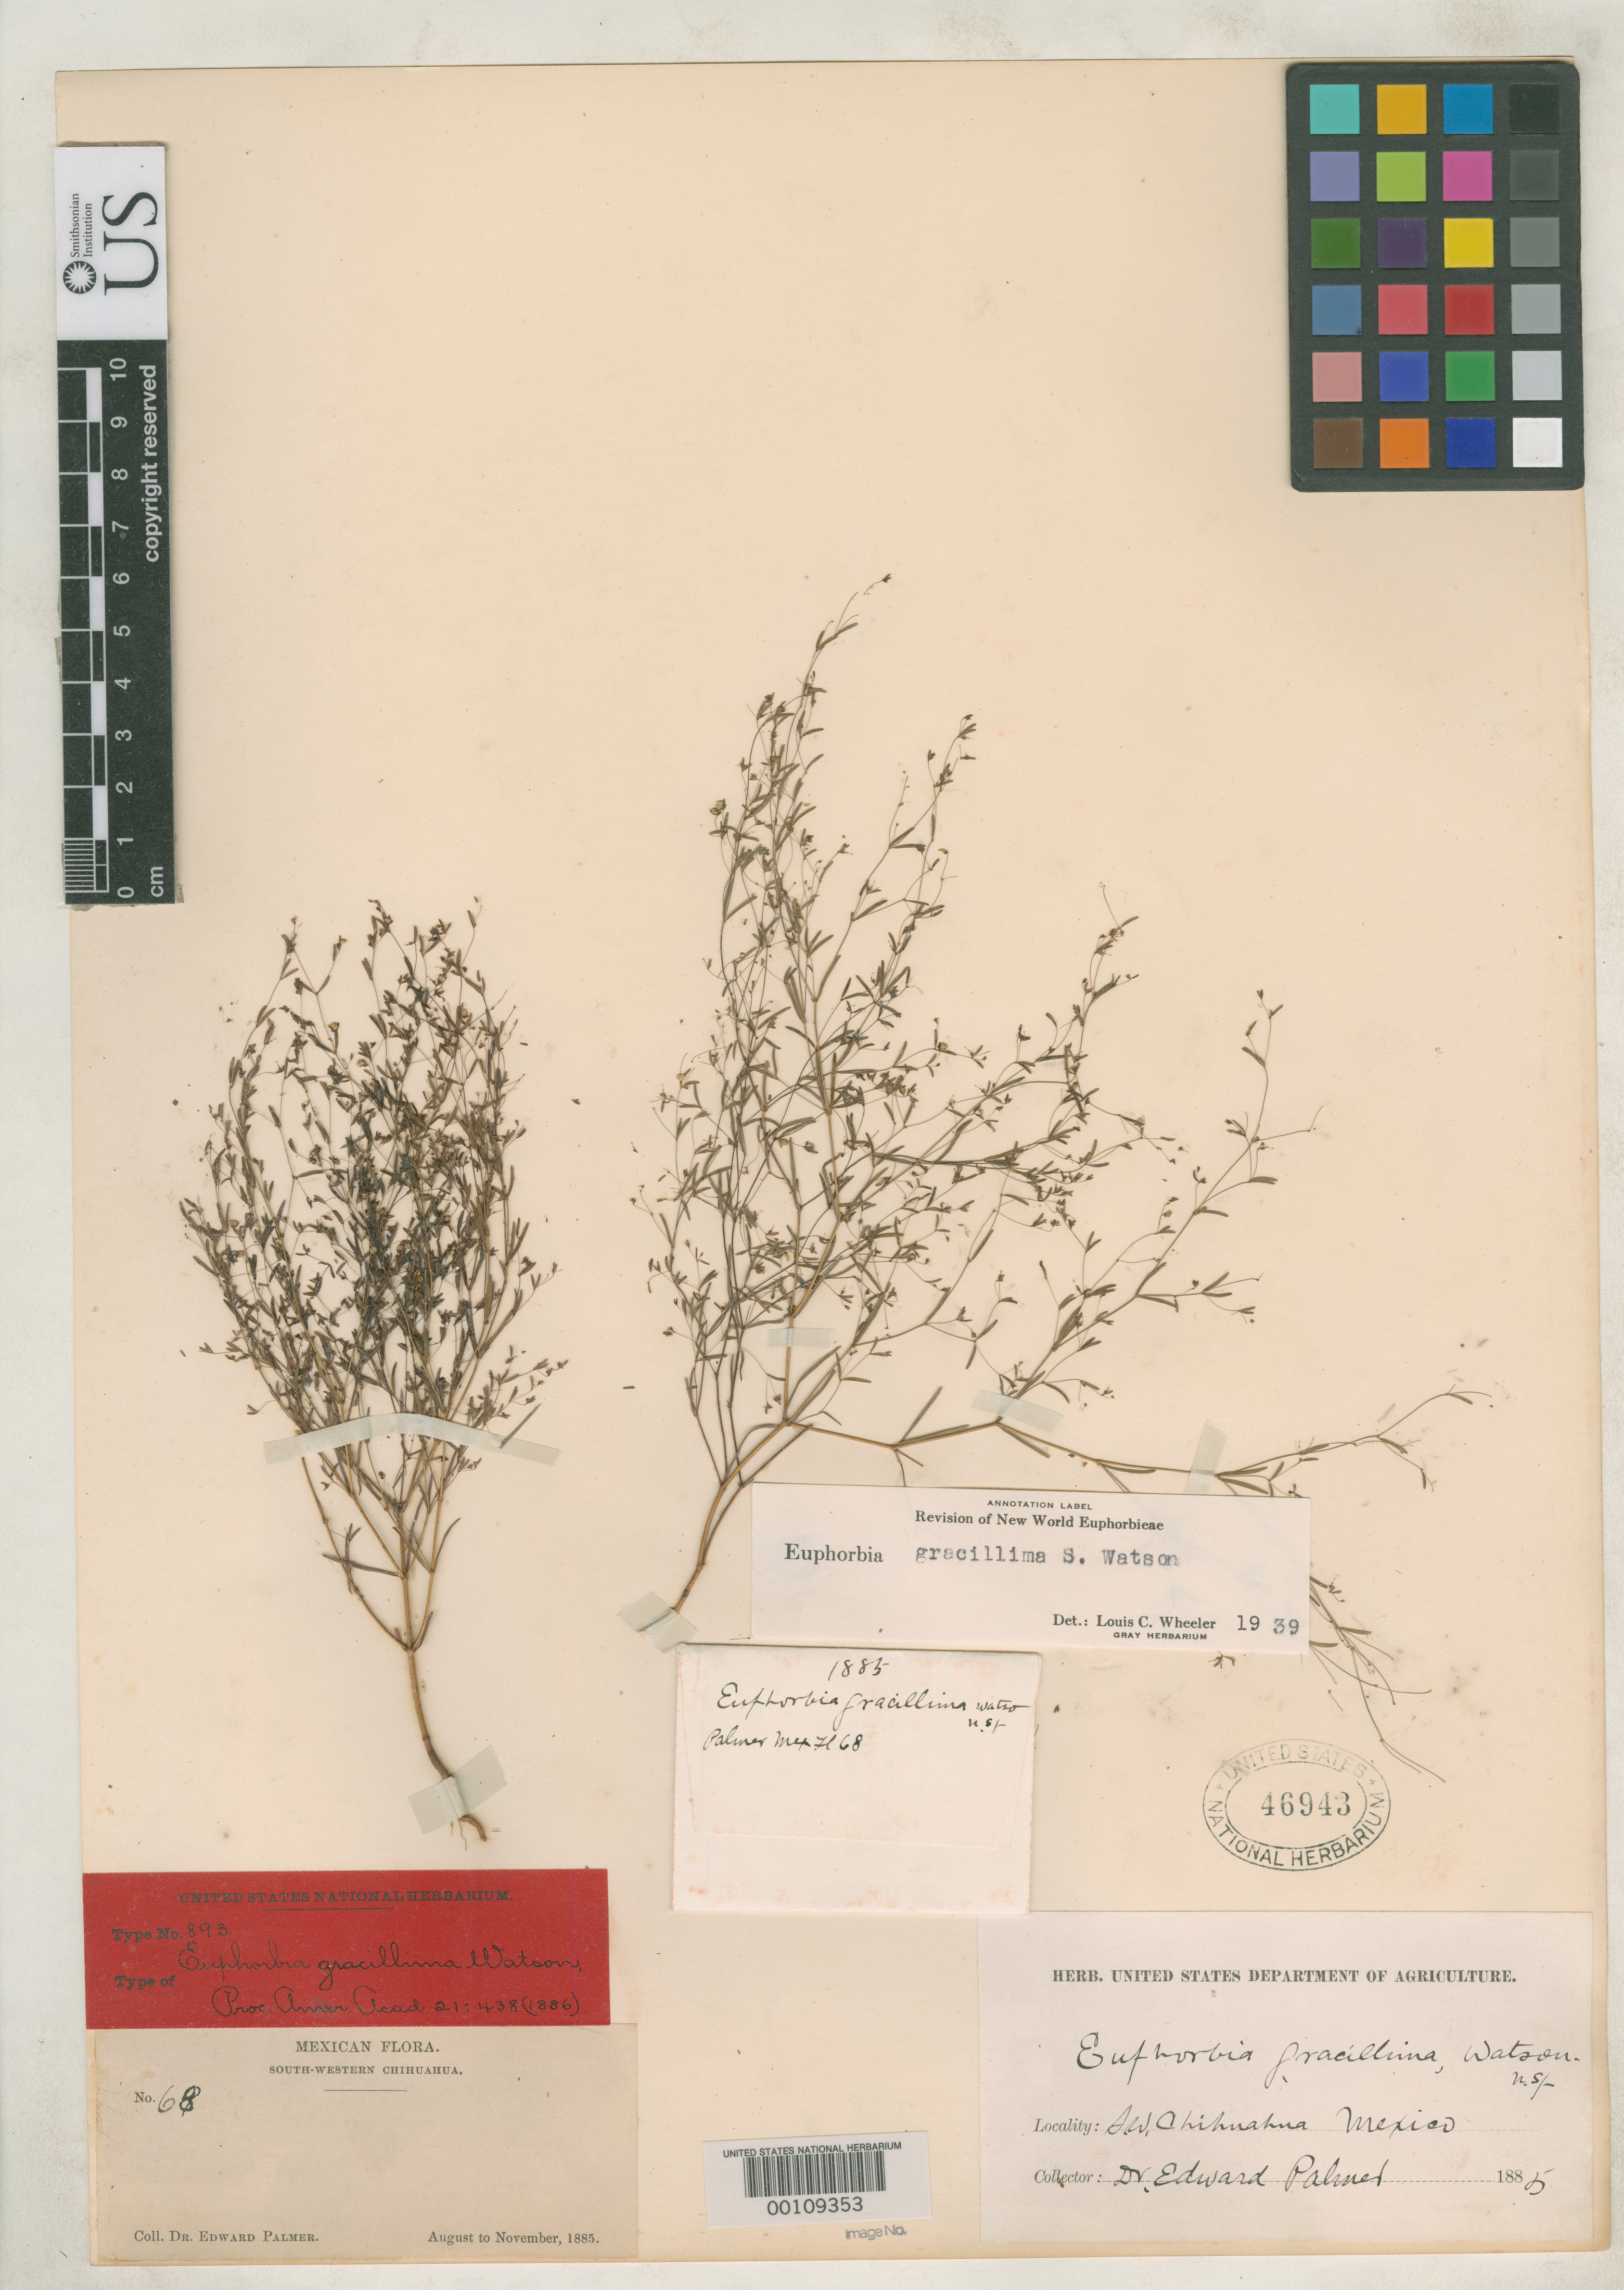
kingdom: Plantae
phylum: Tracheophyta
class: Magnoliopsida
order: Malpighiales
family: Euphorbiaceae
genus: Euphorbia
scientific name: Euphorbia gracillima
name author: S. Watson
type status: Type Collection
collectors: E. Palmer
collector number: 68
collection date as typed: Aug 1885 to -- Nov 1885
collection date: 1885-08/1885-11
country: Mexico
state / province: Chihuahua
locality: South-western Chihuahua.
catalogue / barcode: US 46943